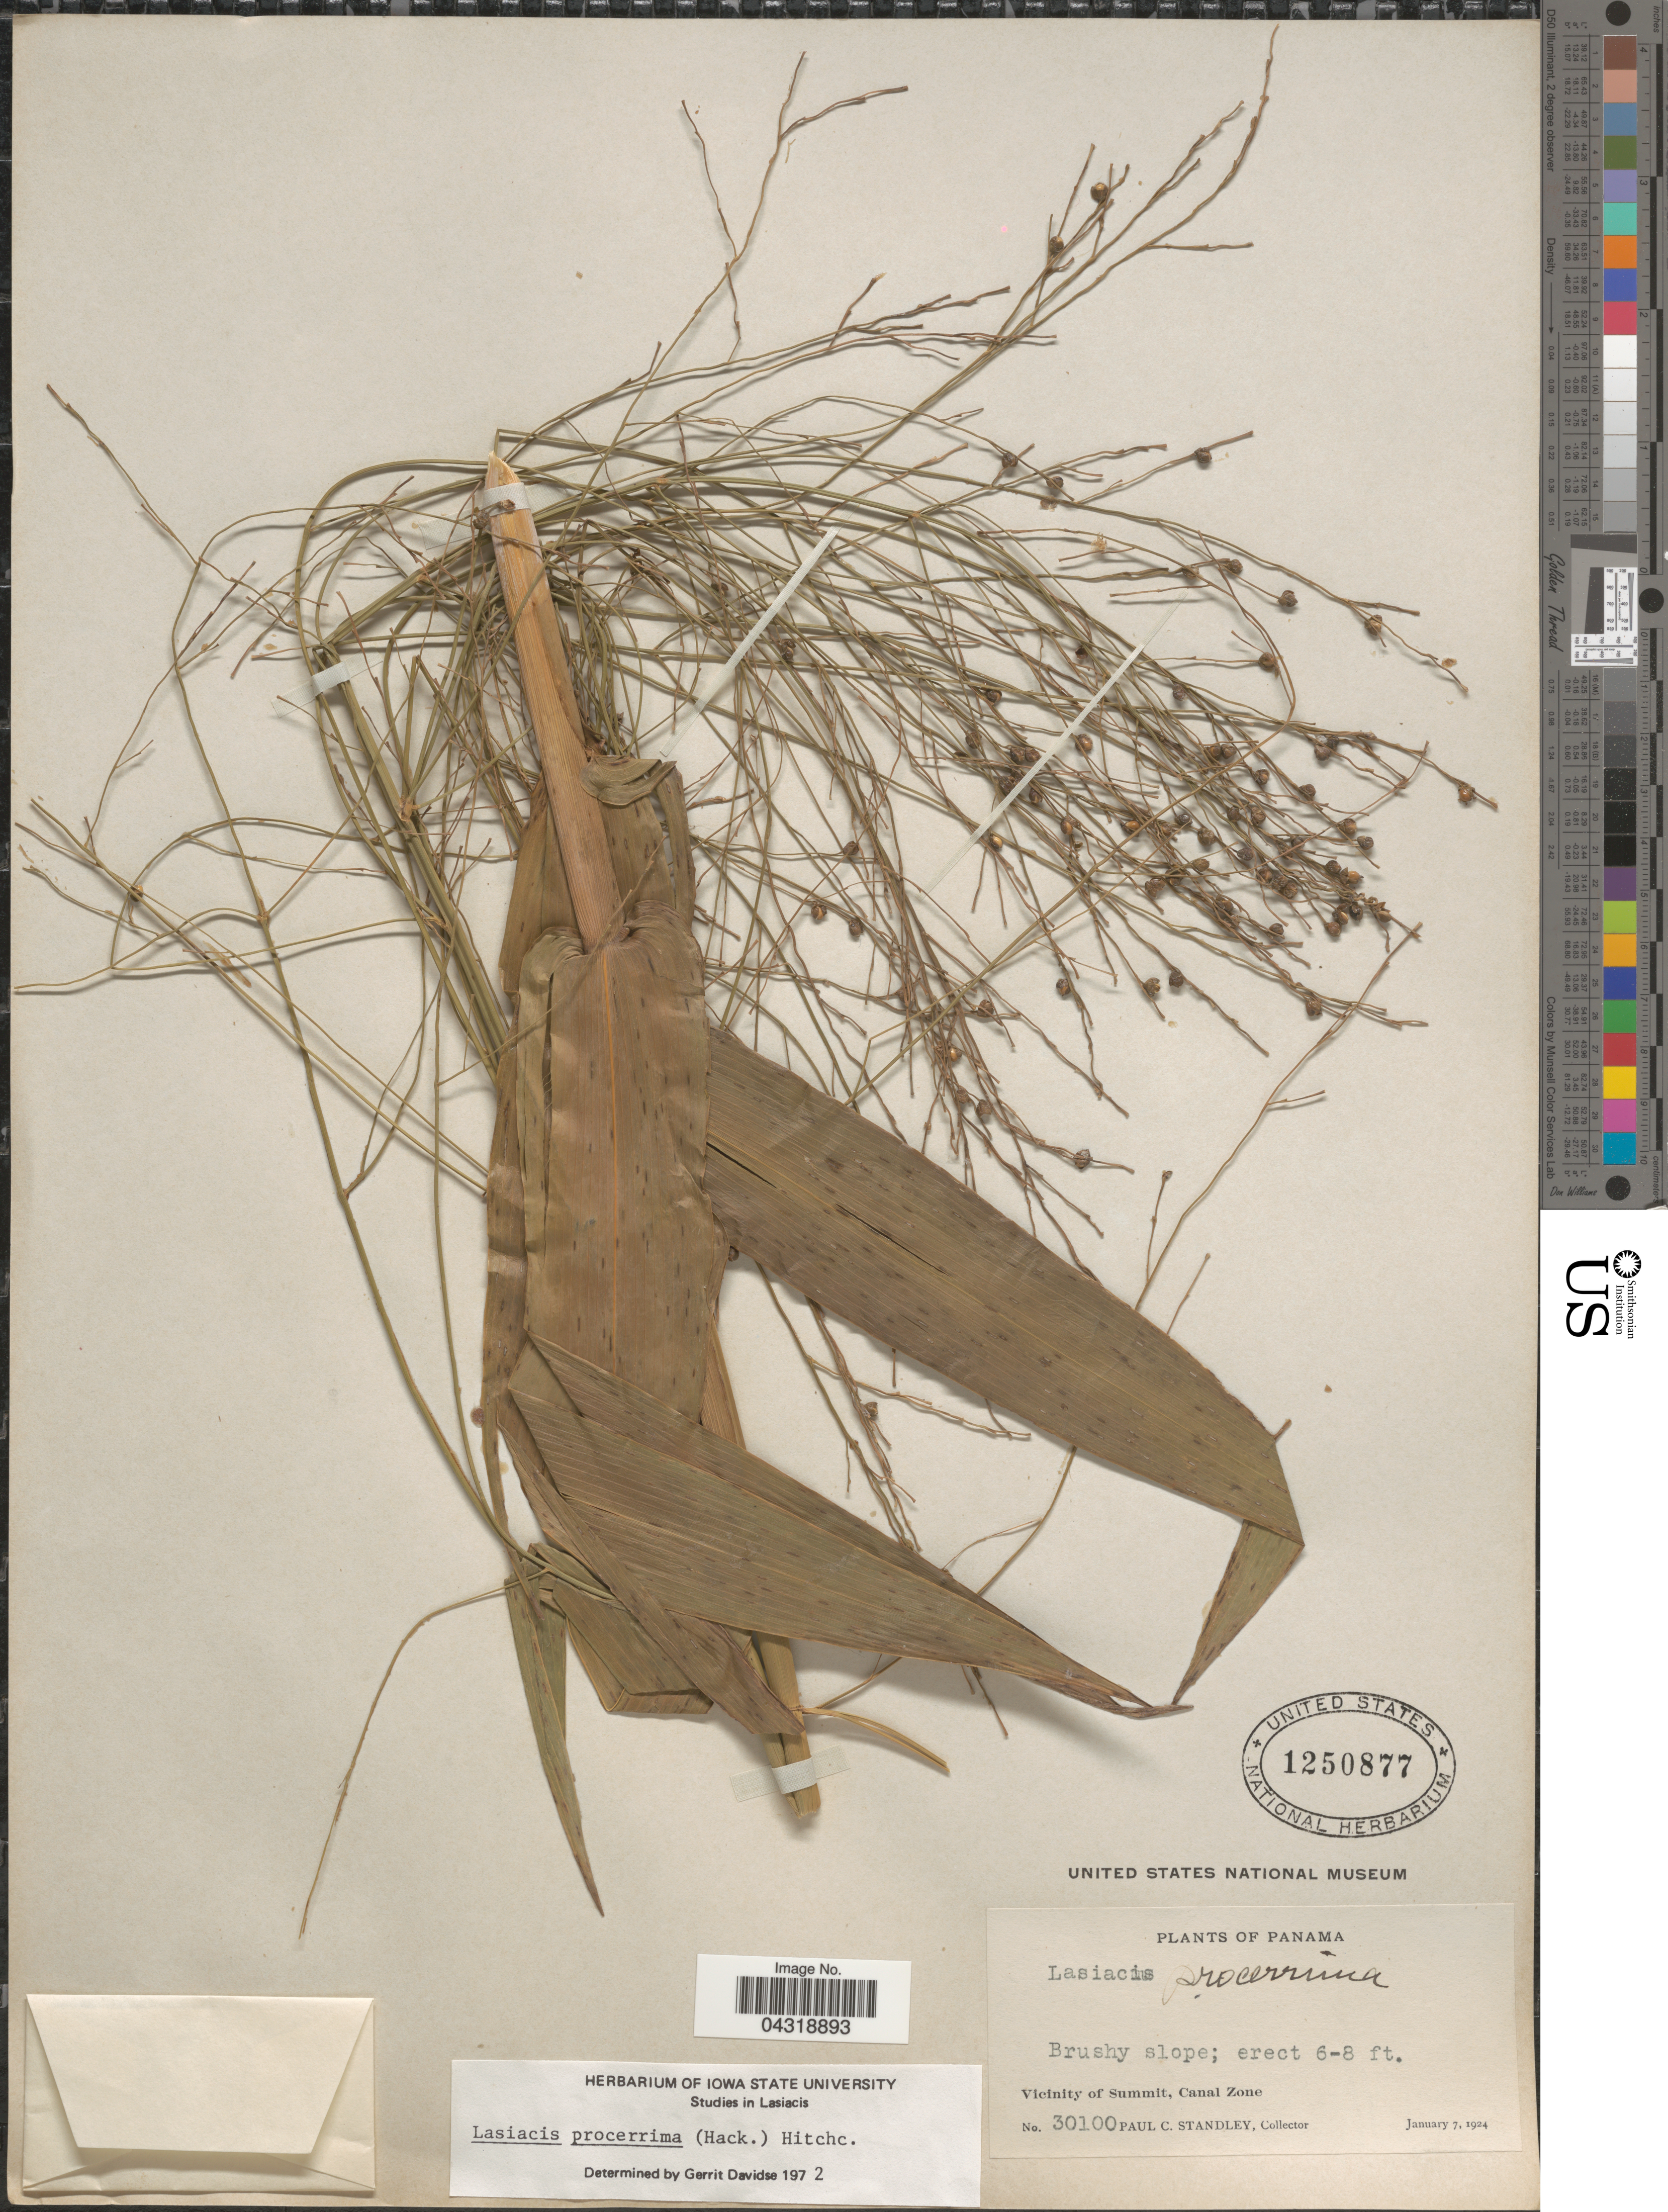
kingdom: Plantae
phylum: Tracheophyta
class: Liliopsida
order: Poales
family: Poaceae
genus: Lasiacis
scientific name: Lasiacis procerrima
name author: (Hack.) Hitchc.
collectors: P. C. Standley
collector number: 30100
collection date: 1924-01-07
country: Panama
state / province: Colón / Panamá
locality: Brushy slope. Vicinity of Summit, Canal Zone.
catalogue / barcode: US 1250877